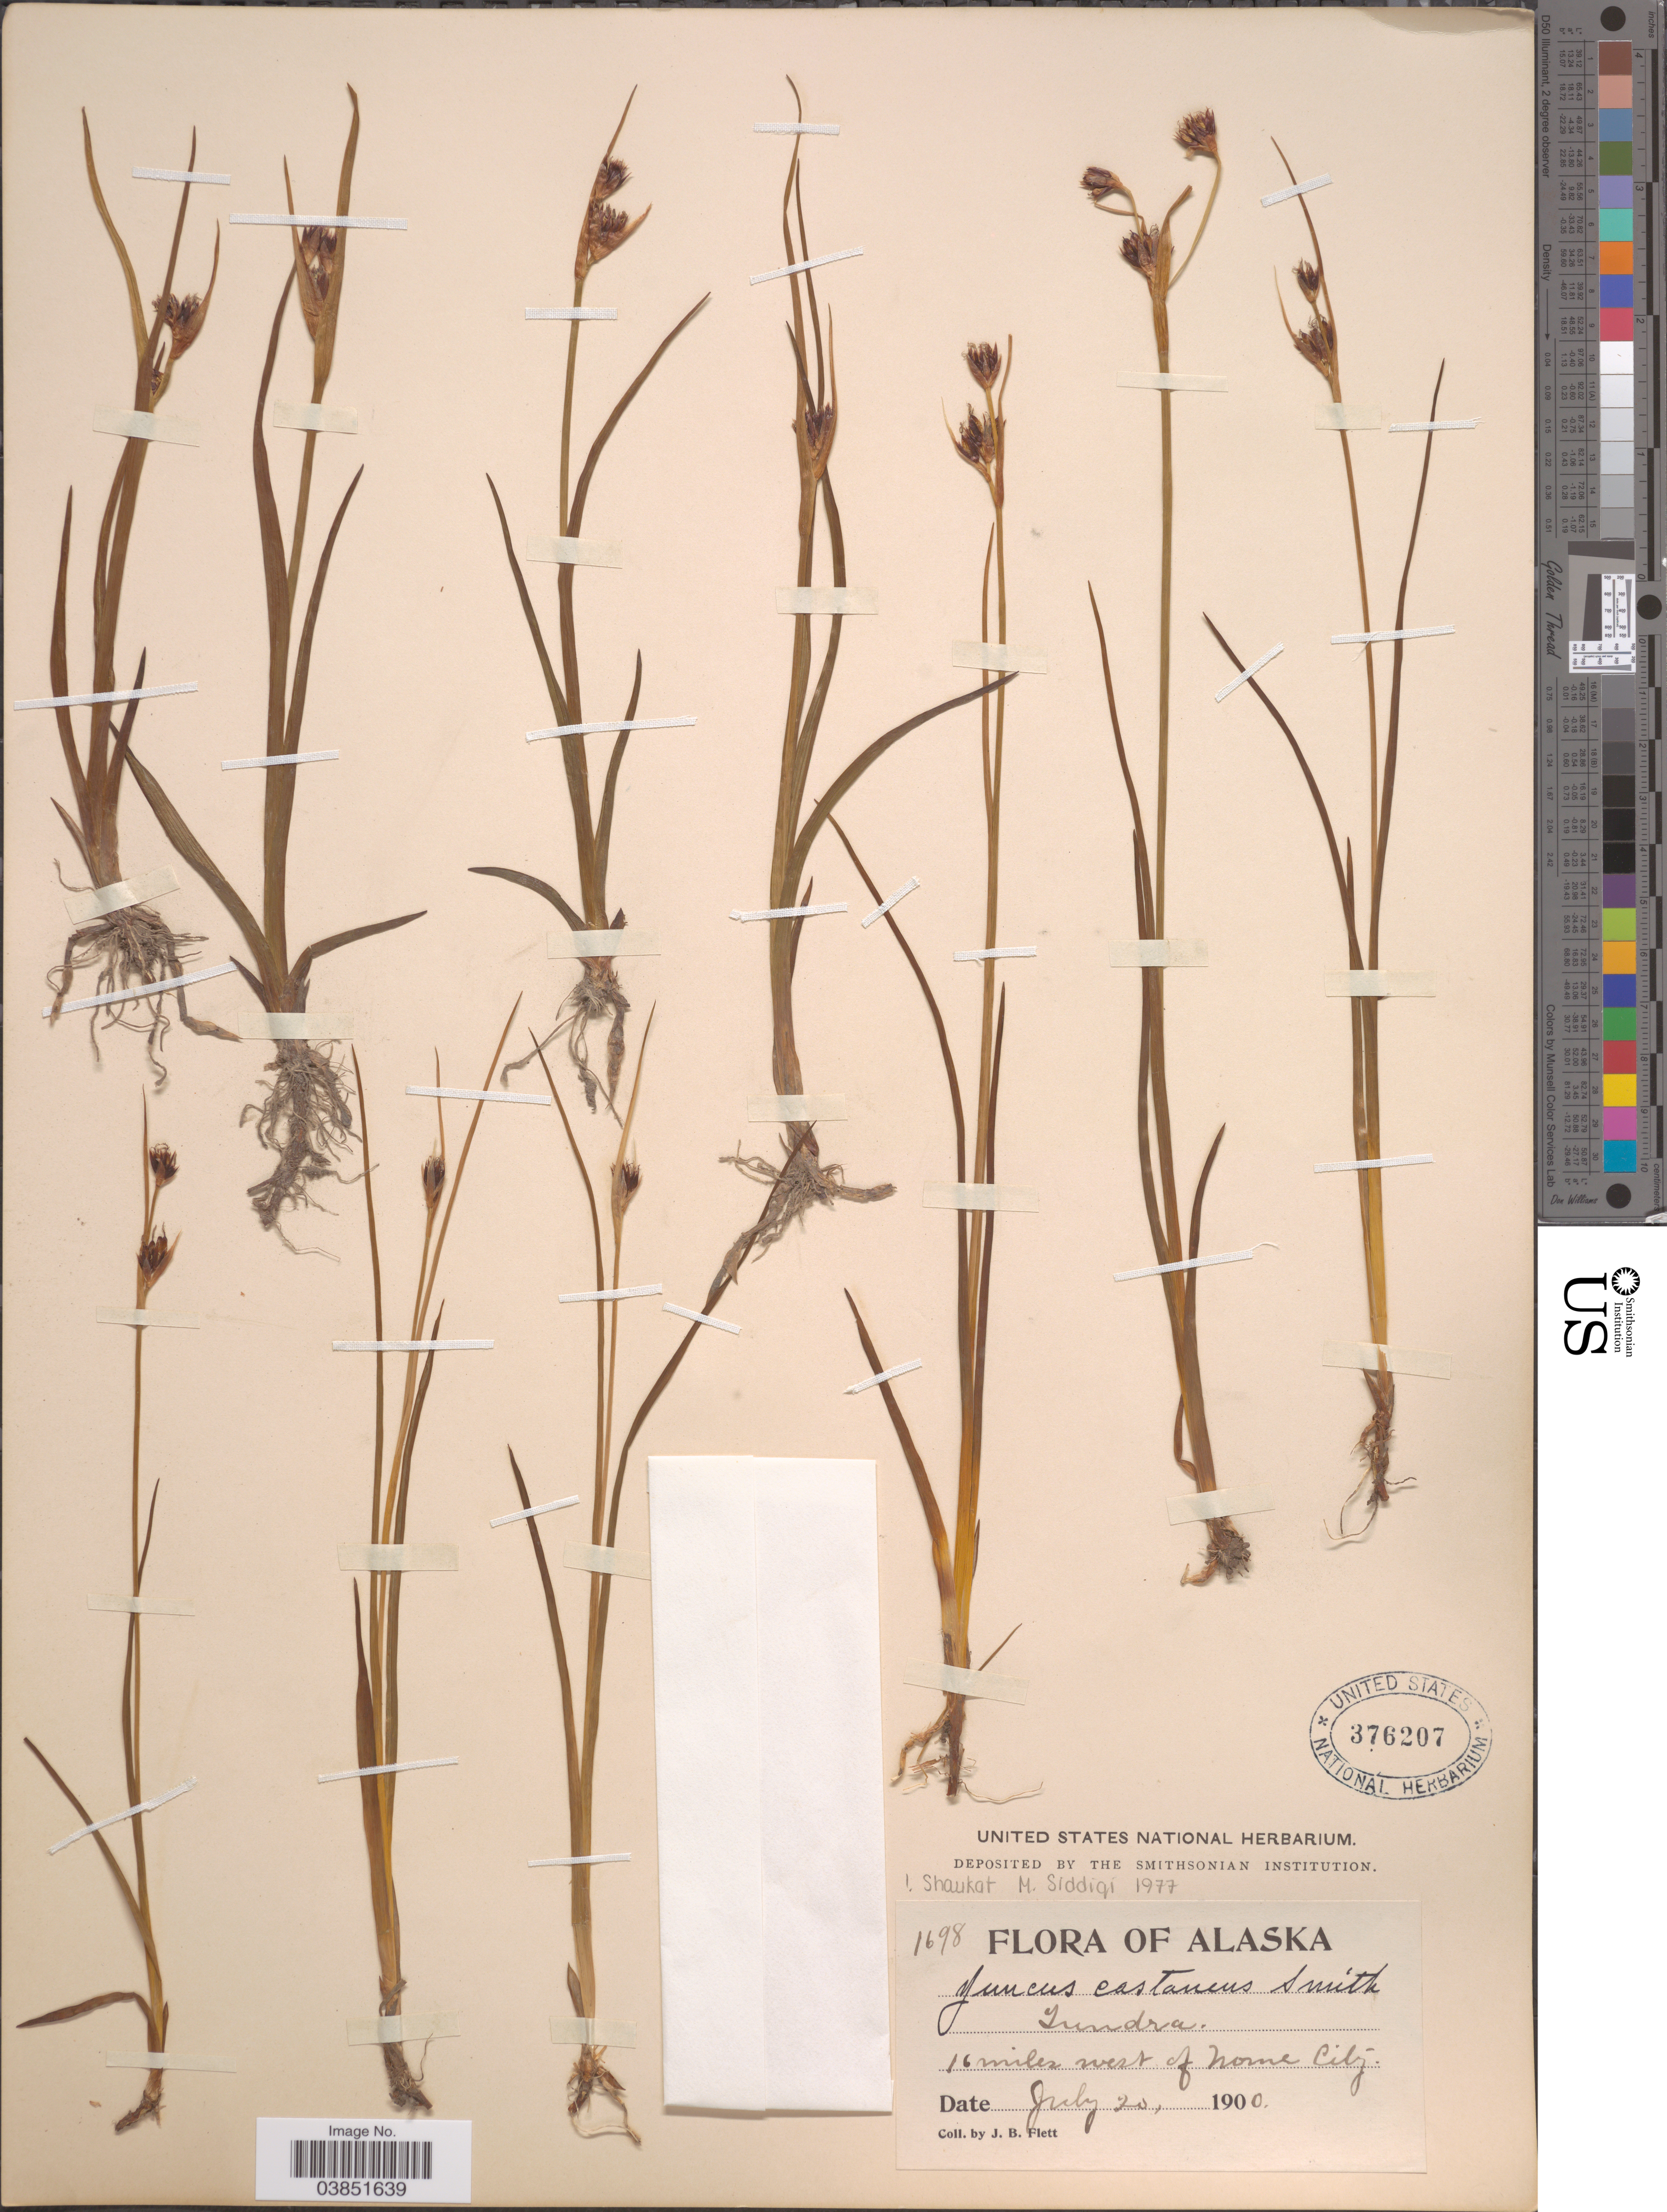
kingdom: Plantae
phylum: Tracheophyta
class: Liliopsida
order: Poales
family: Juncaceae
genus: Juncus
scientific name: Juncus castaneus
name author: Sm.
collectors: J. Flett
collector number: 1698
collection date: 1900-07-20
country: United States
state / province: Alaska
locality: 16 miles west of Nome City.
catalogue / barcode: US 376207